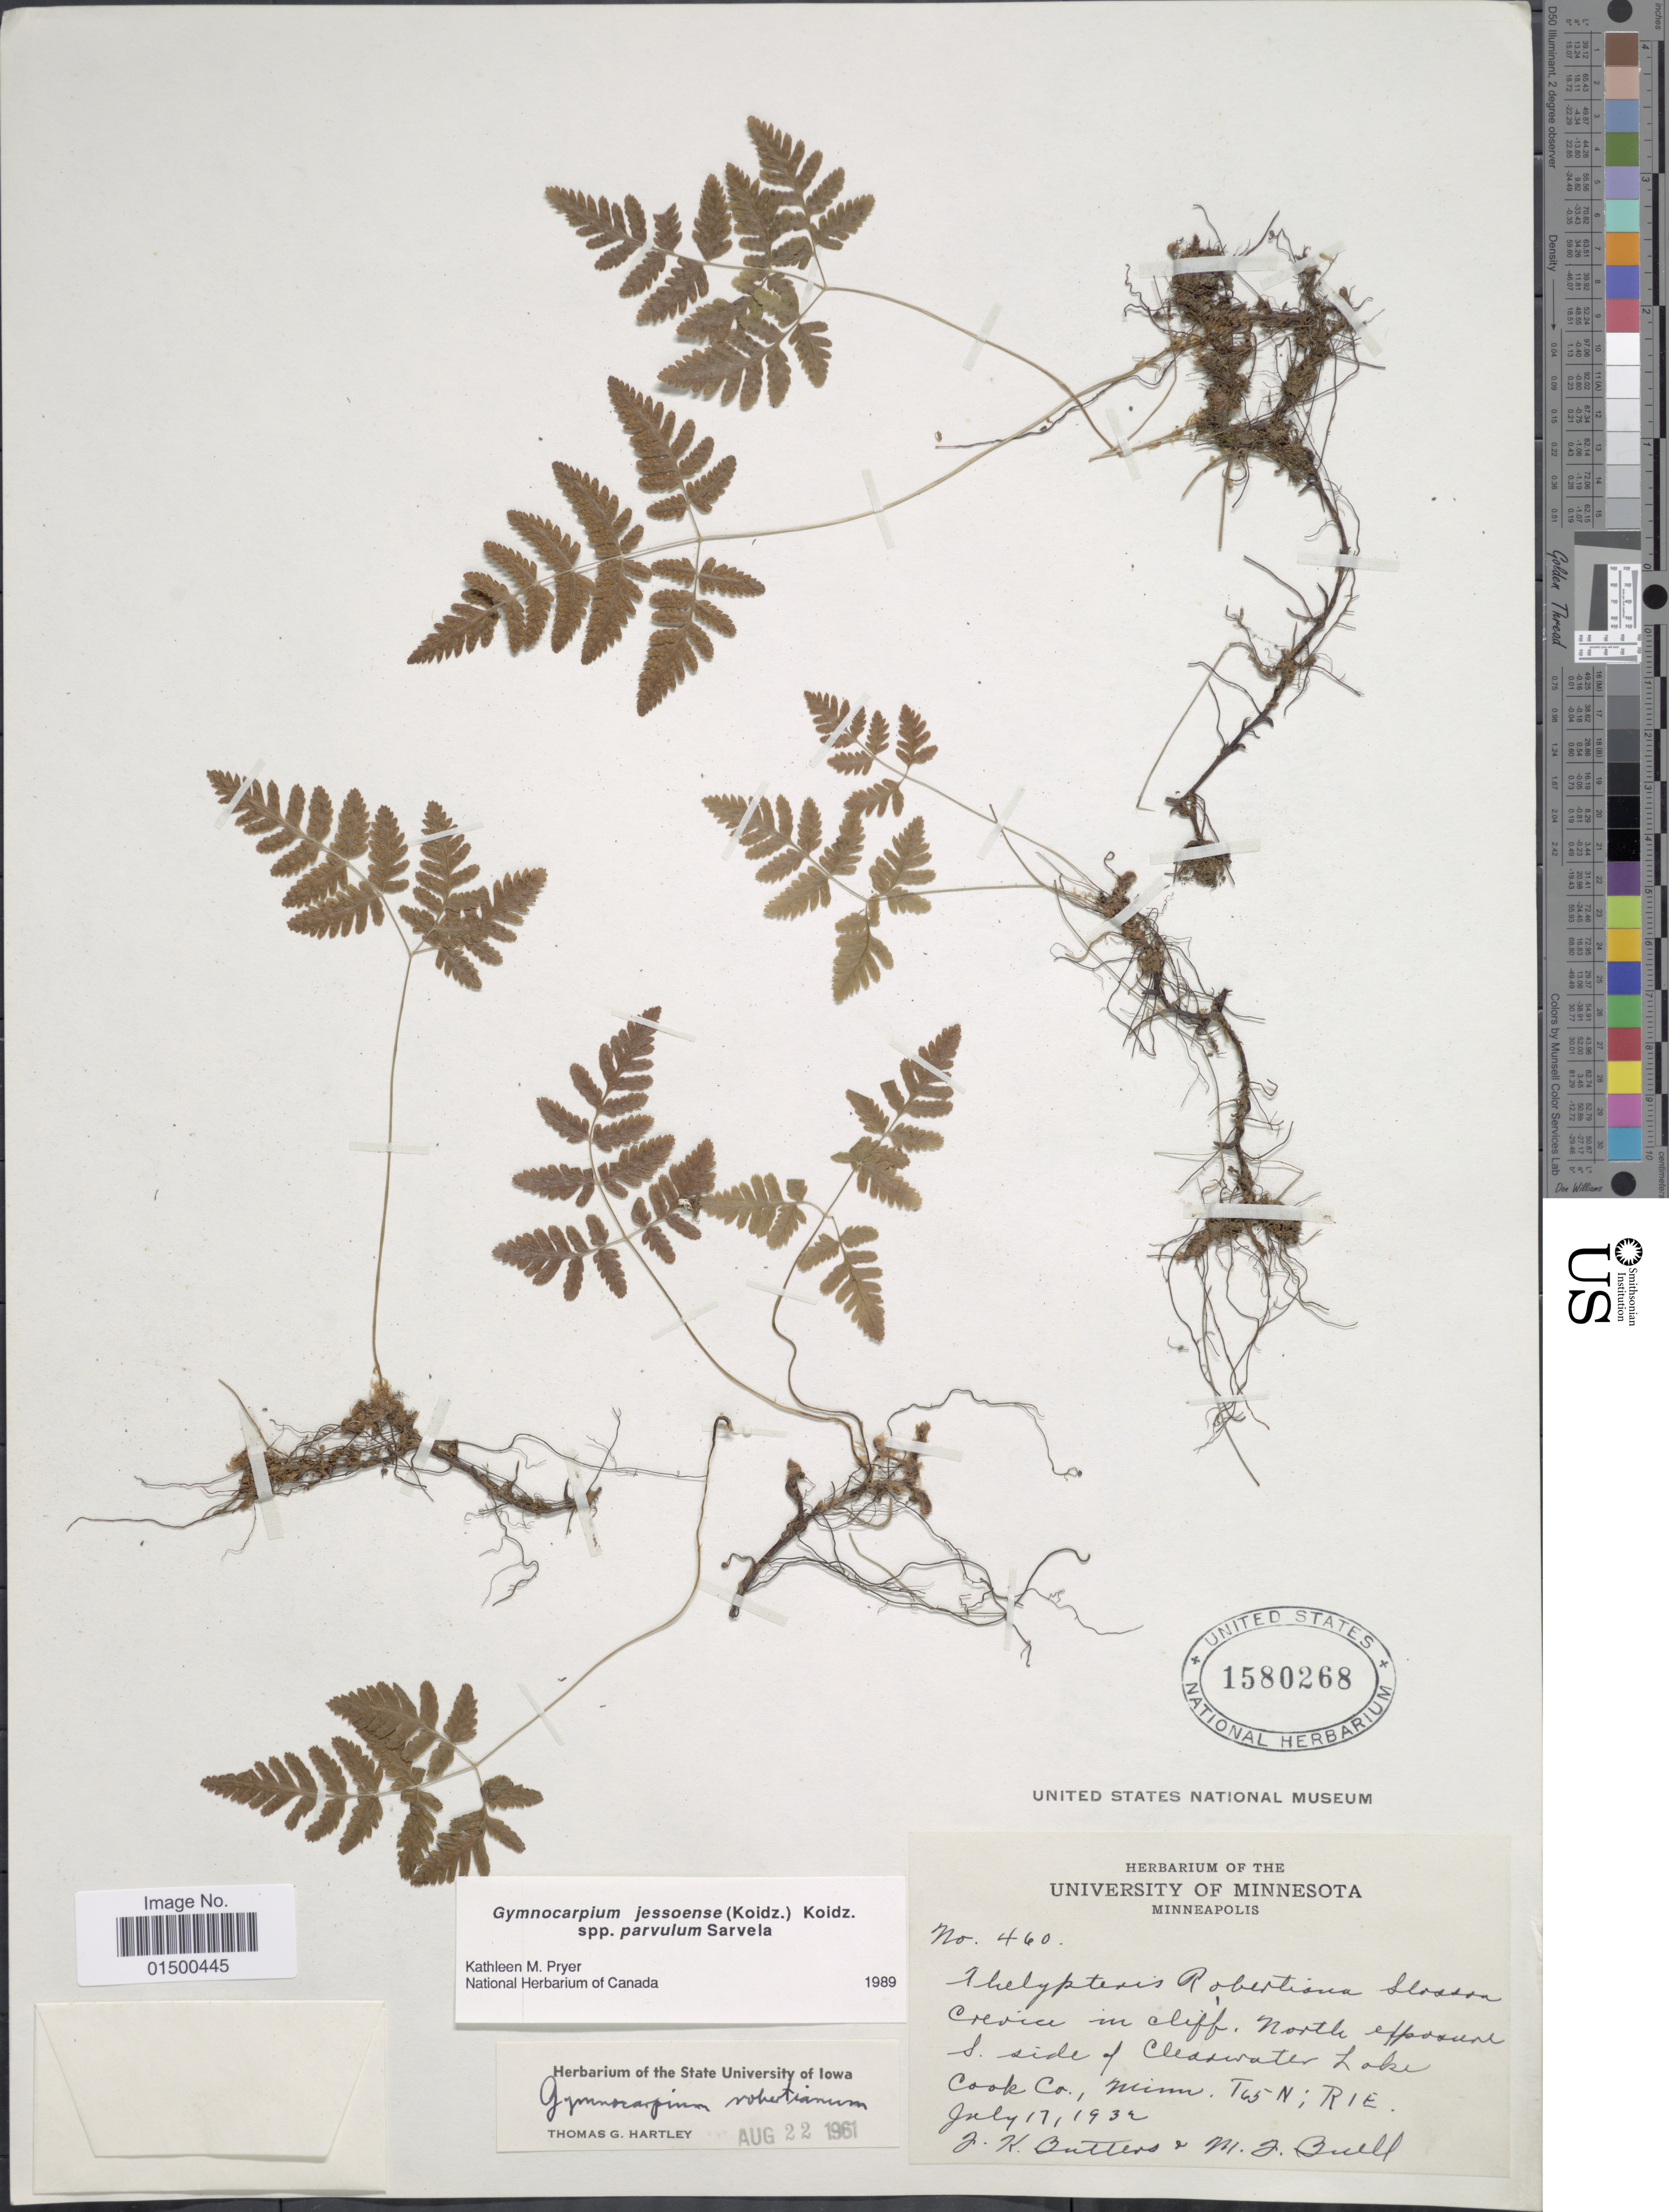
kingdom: Plantae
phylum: Tracheophyta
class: Polypodiopsida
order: Polypodiales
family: Cystopteridaceae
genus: Gymnocarpium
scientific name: Gymnocarpium jessoense subsp. parvulum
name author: Sarvela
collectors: J. Butters & M. Buell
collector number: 460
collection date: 1932-07-17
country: United States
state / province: Minnesota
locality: Crevice in cliff, north exposures. side of Clearwater Lake, Cook Co, Minn, T65N;R1E.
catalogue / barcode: US 1580268